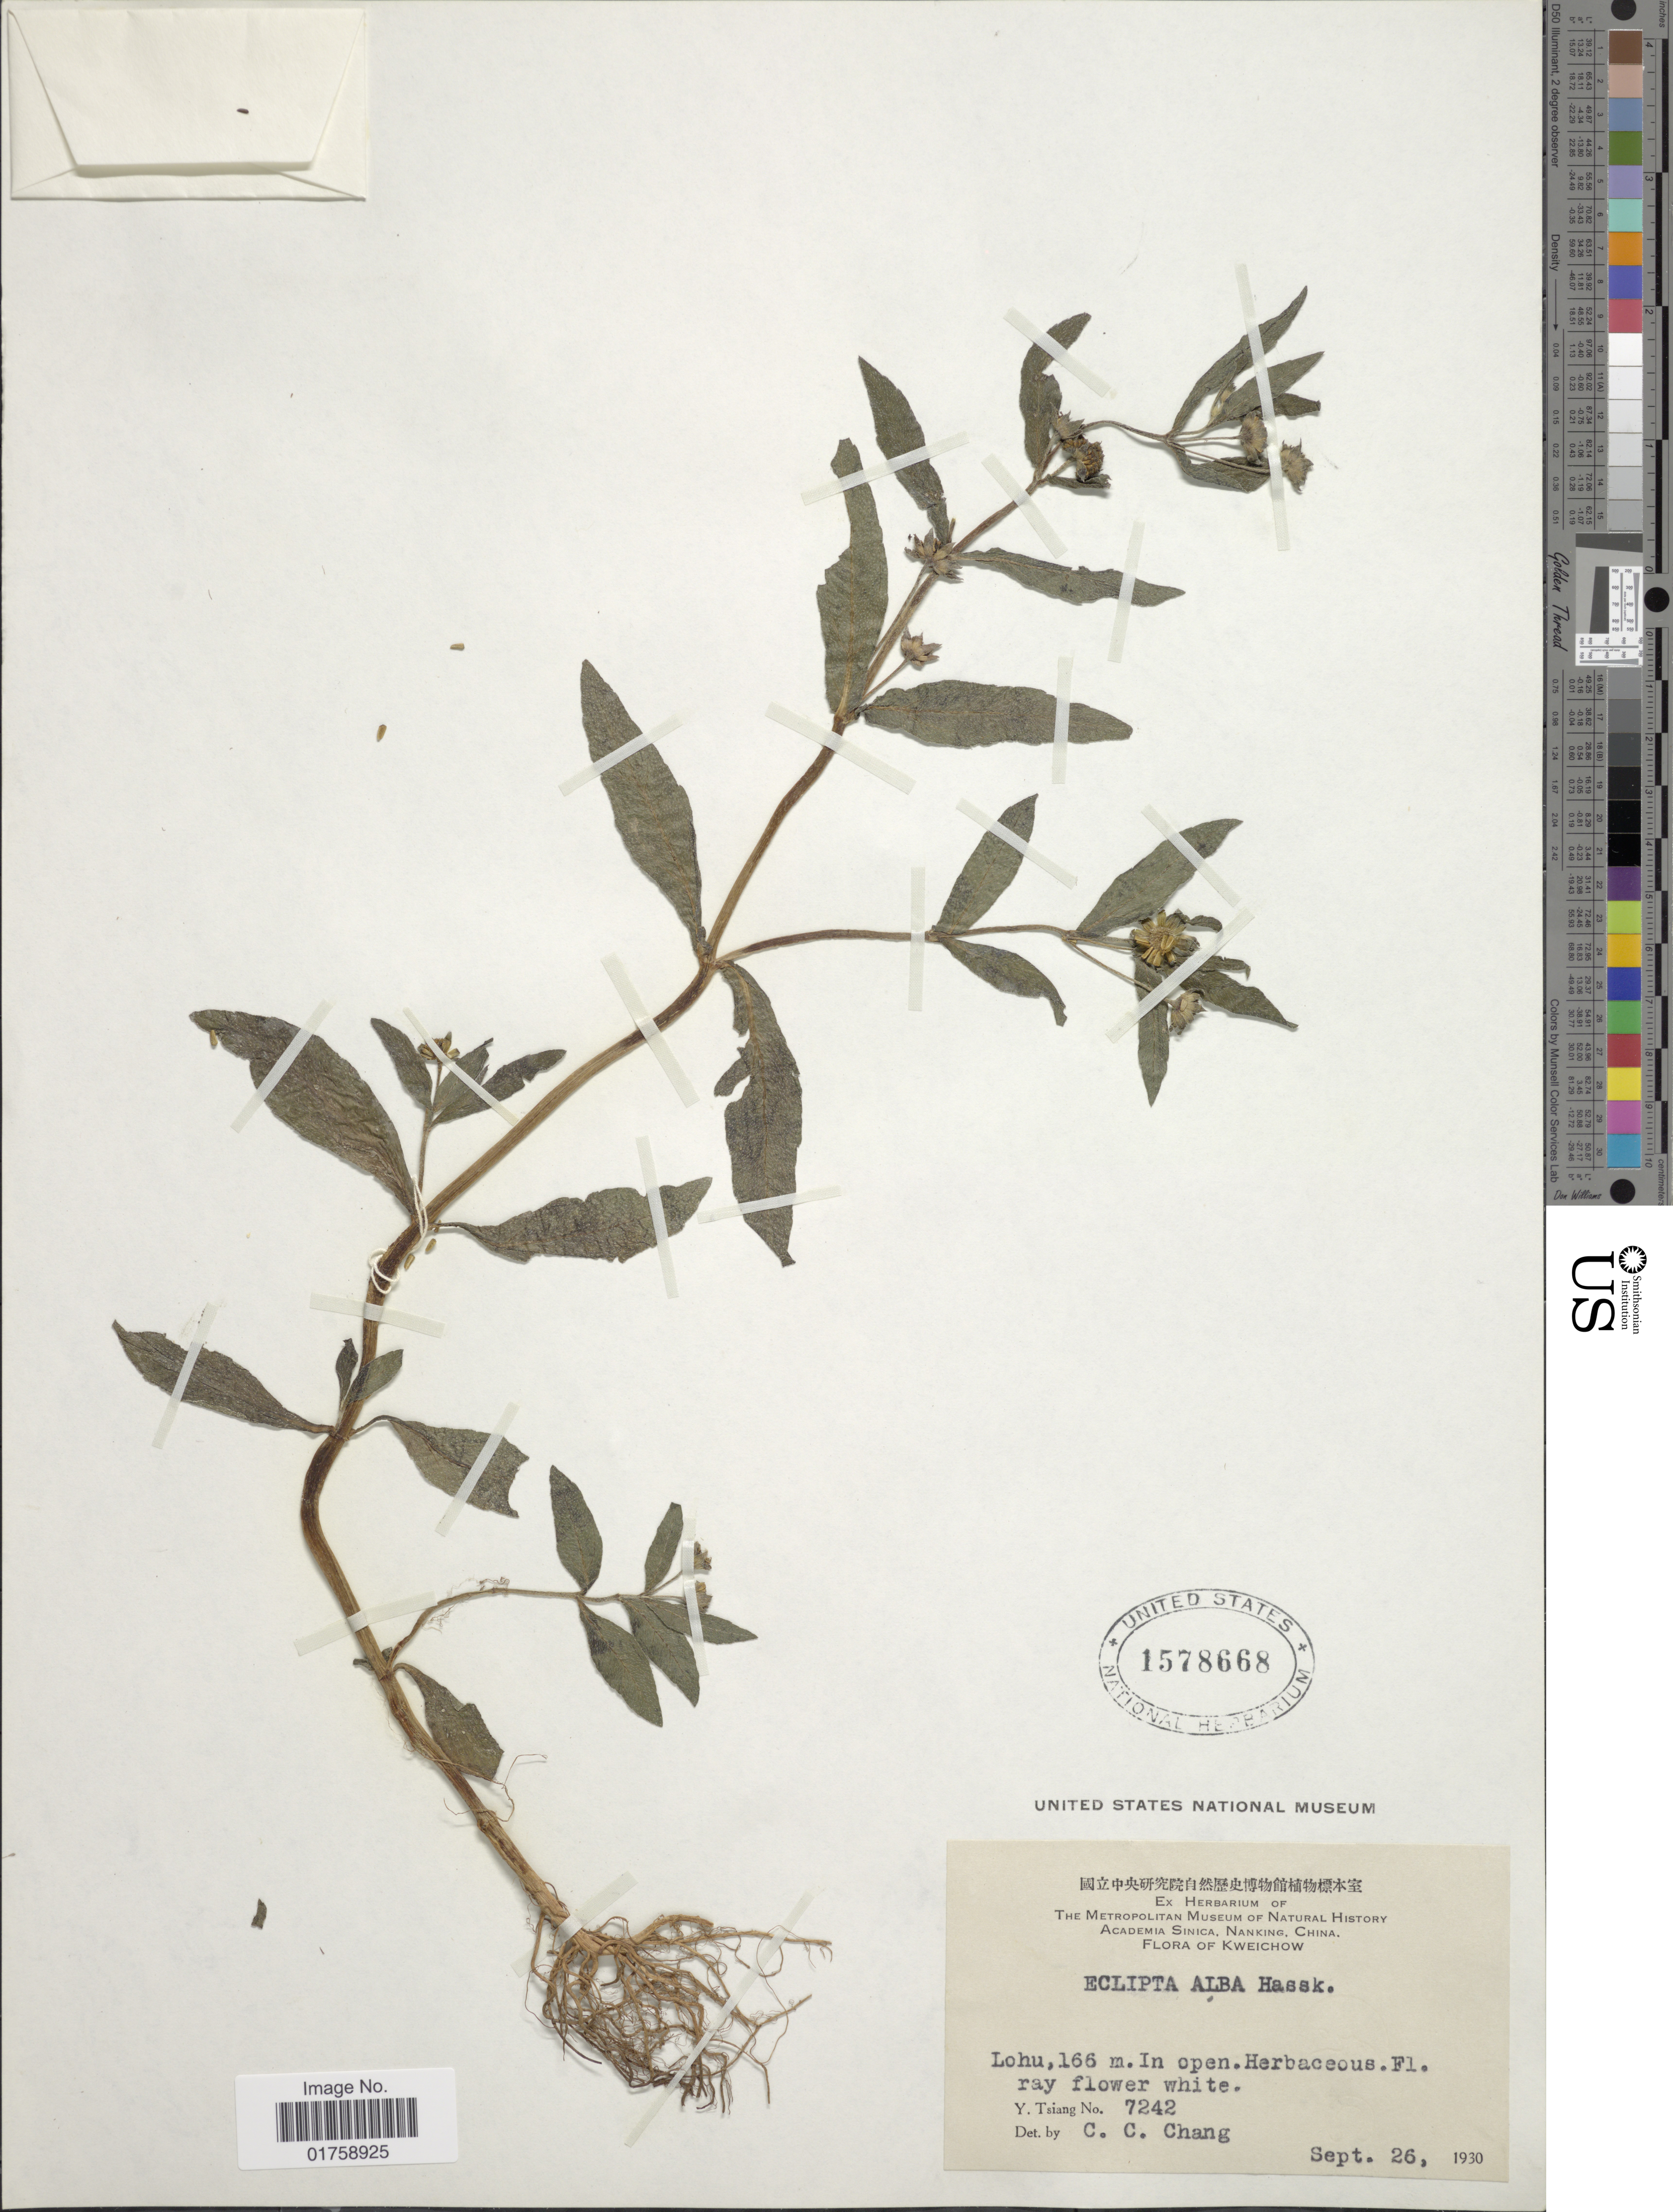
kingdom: Plantae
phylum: Tracheophyta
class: Magnoliopsida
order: Asterales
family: Asteraceae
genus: Eclipta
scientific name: Eclipta prostrata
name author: (L.) L.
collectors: Y. Tsiang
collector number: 7242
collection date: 1930-09-26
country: China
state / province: Guizhou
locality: Kweichow. Lohu, 166 m. In open.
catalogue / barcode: US 1578668